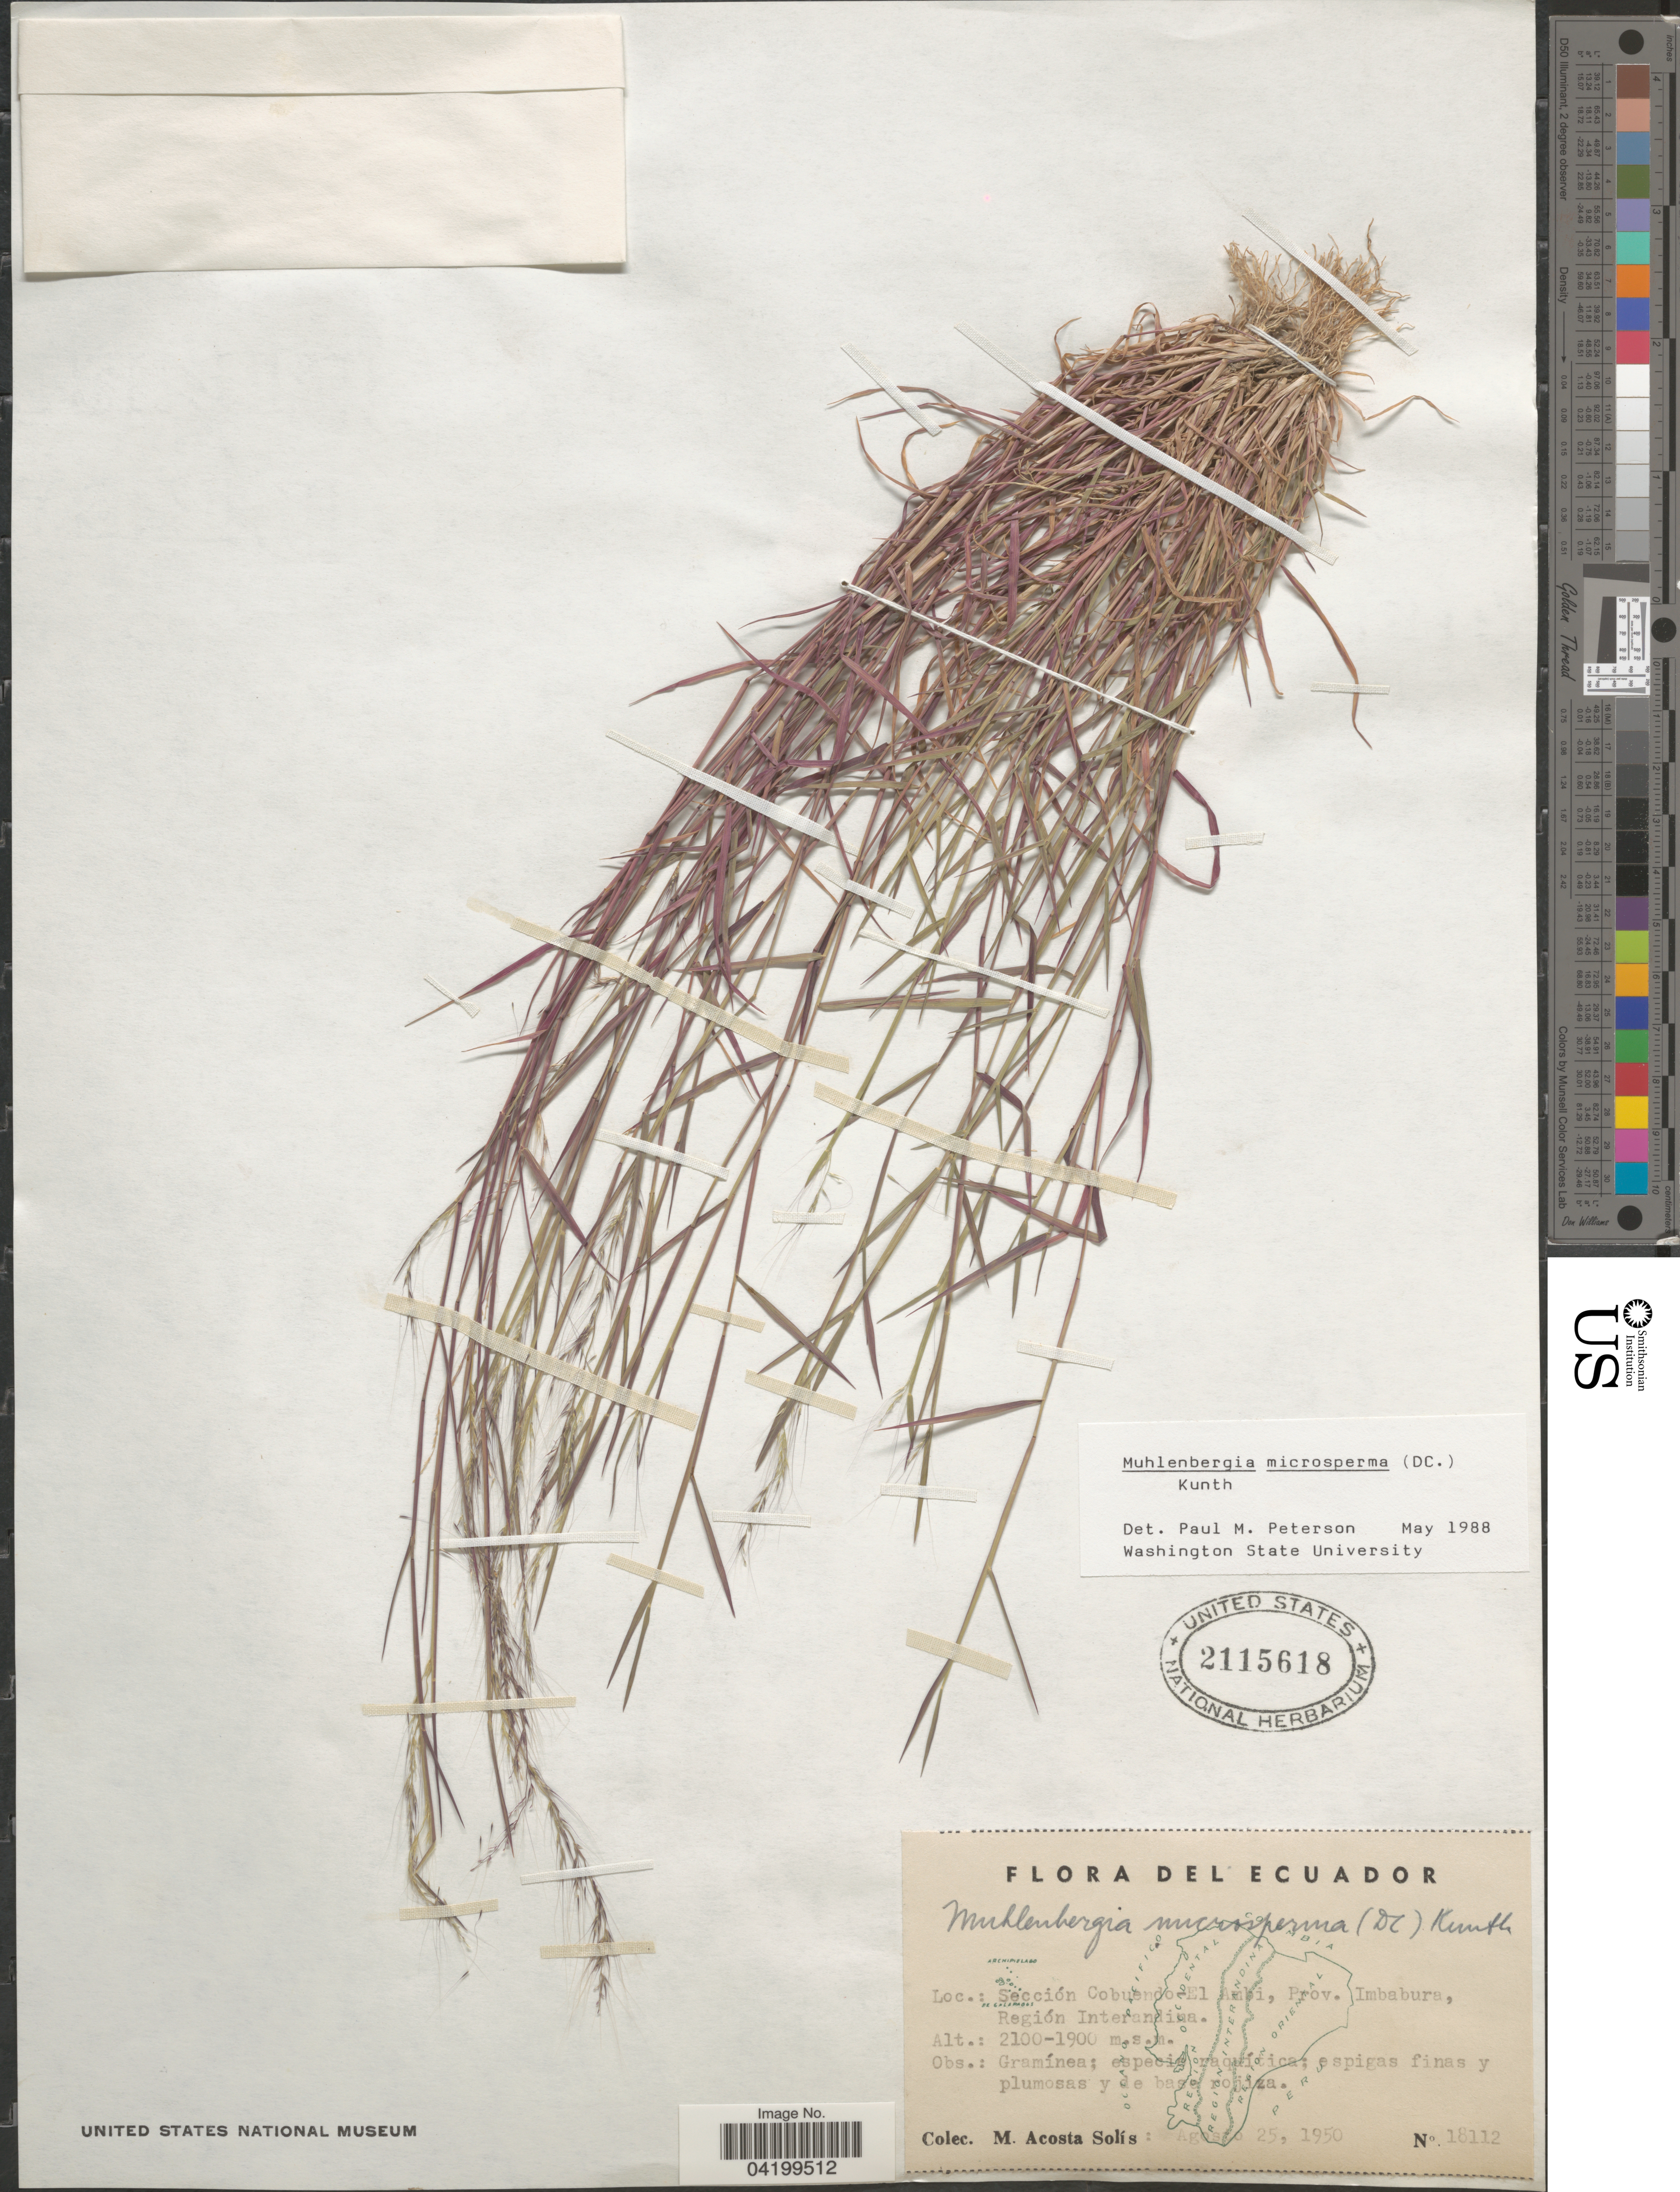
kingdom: Plantae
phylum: Tracheophyta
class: Liliopsida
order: Poales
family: Poaceae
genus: Muhlenbergia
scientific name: Muhlenbergia microsperma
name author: (DC.) Kunth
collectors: M. Acosta Solis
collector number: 18112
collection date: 1950-08-25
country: Ecuador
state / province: Imbabura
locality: Sección Cobuendo-El Ambi, Región Interandina.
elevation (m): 1900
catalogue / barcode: US 2115618